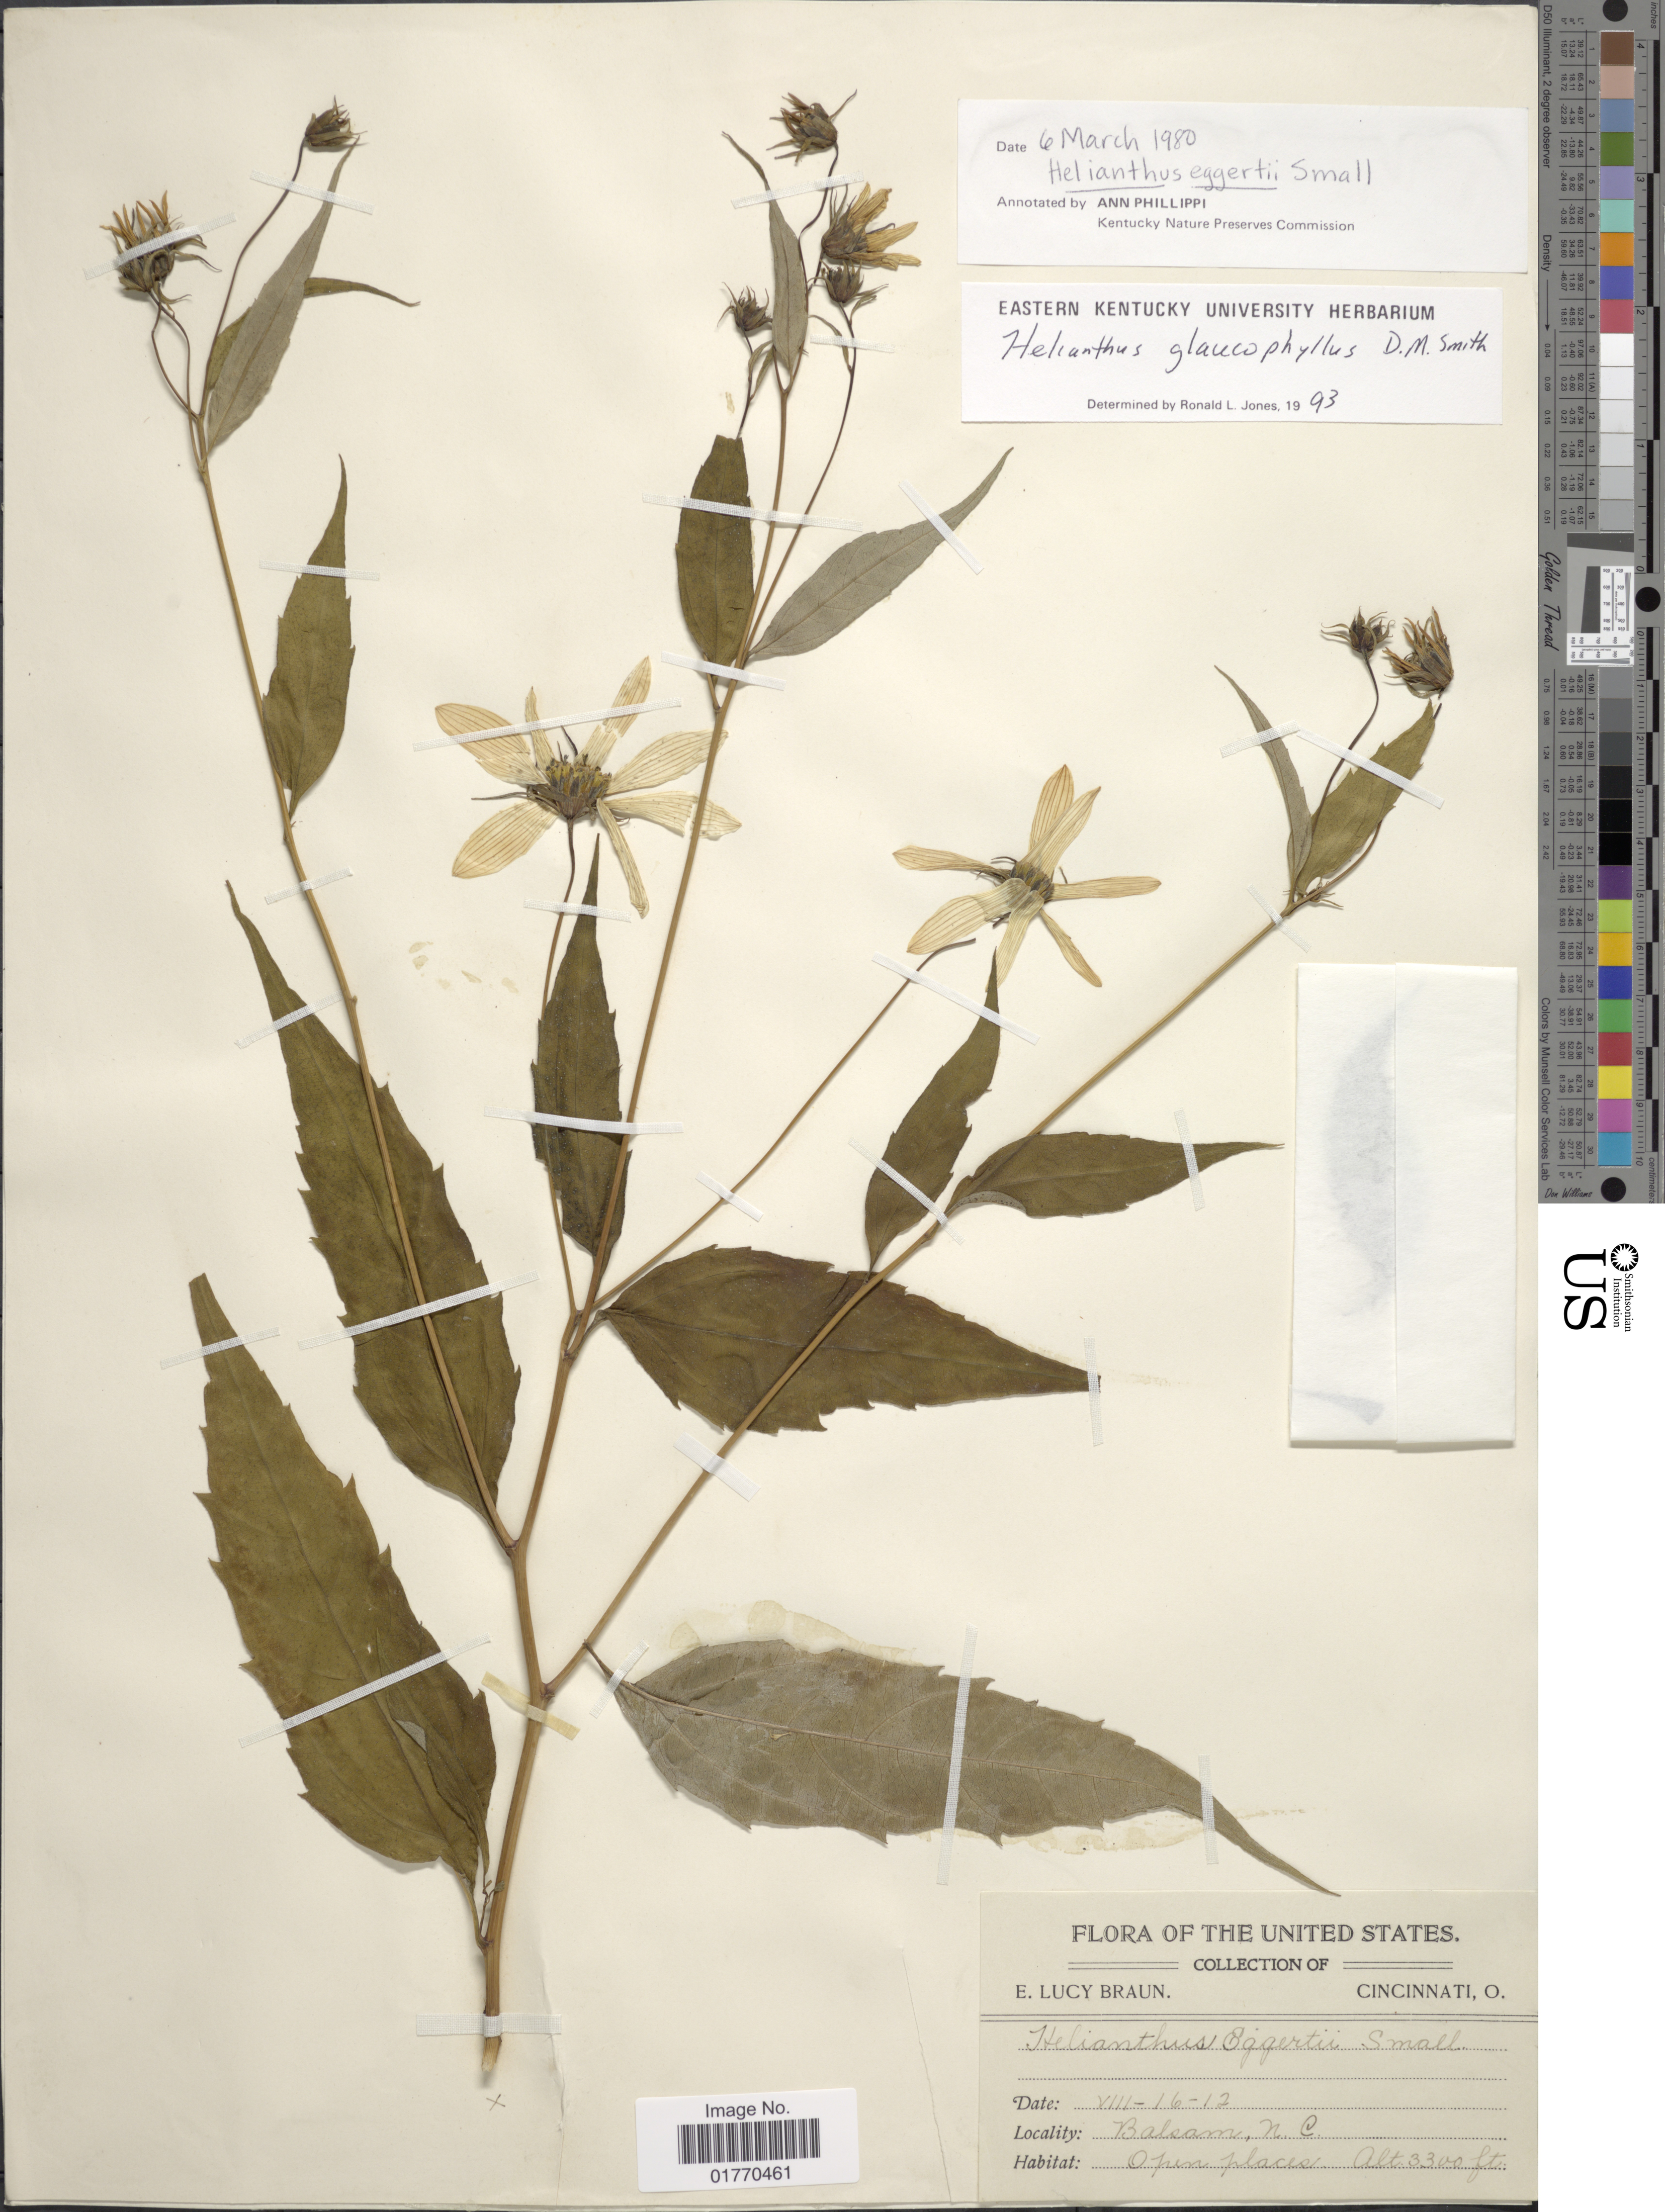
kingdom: Plantae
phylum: Tracheophyta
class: Magnoliopsida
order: Asterales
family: Asteraceae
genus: Helianthus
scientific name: Helianthus glaucophyllus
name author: Torr. & A. Gray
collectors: E. L. Braun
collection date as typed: Transcribed d/m/y: 16/8/12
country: United States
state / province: North Carolina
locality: Balsam, N. C.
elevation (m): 1006